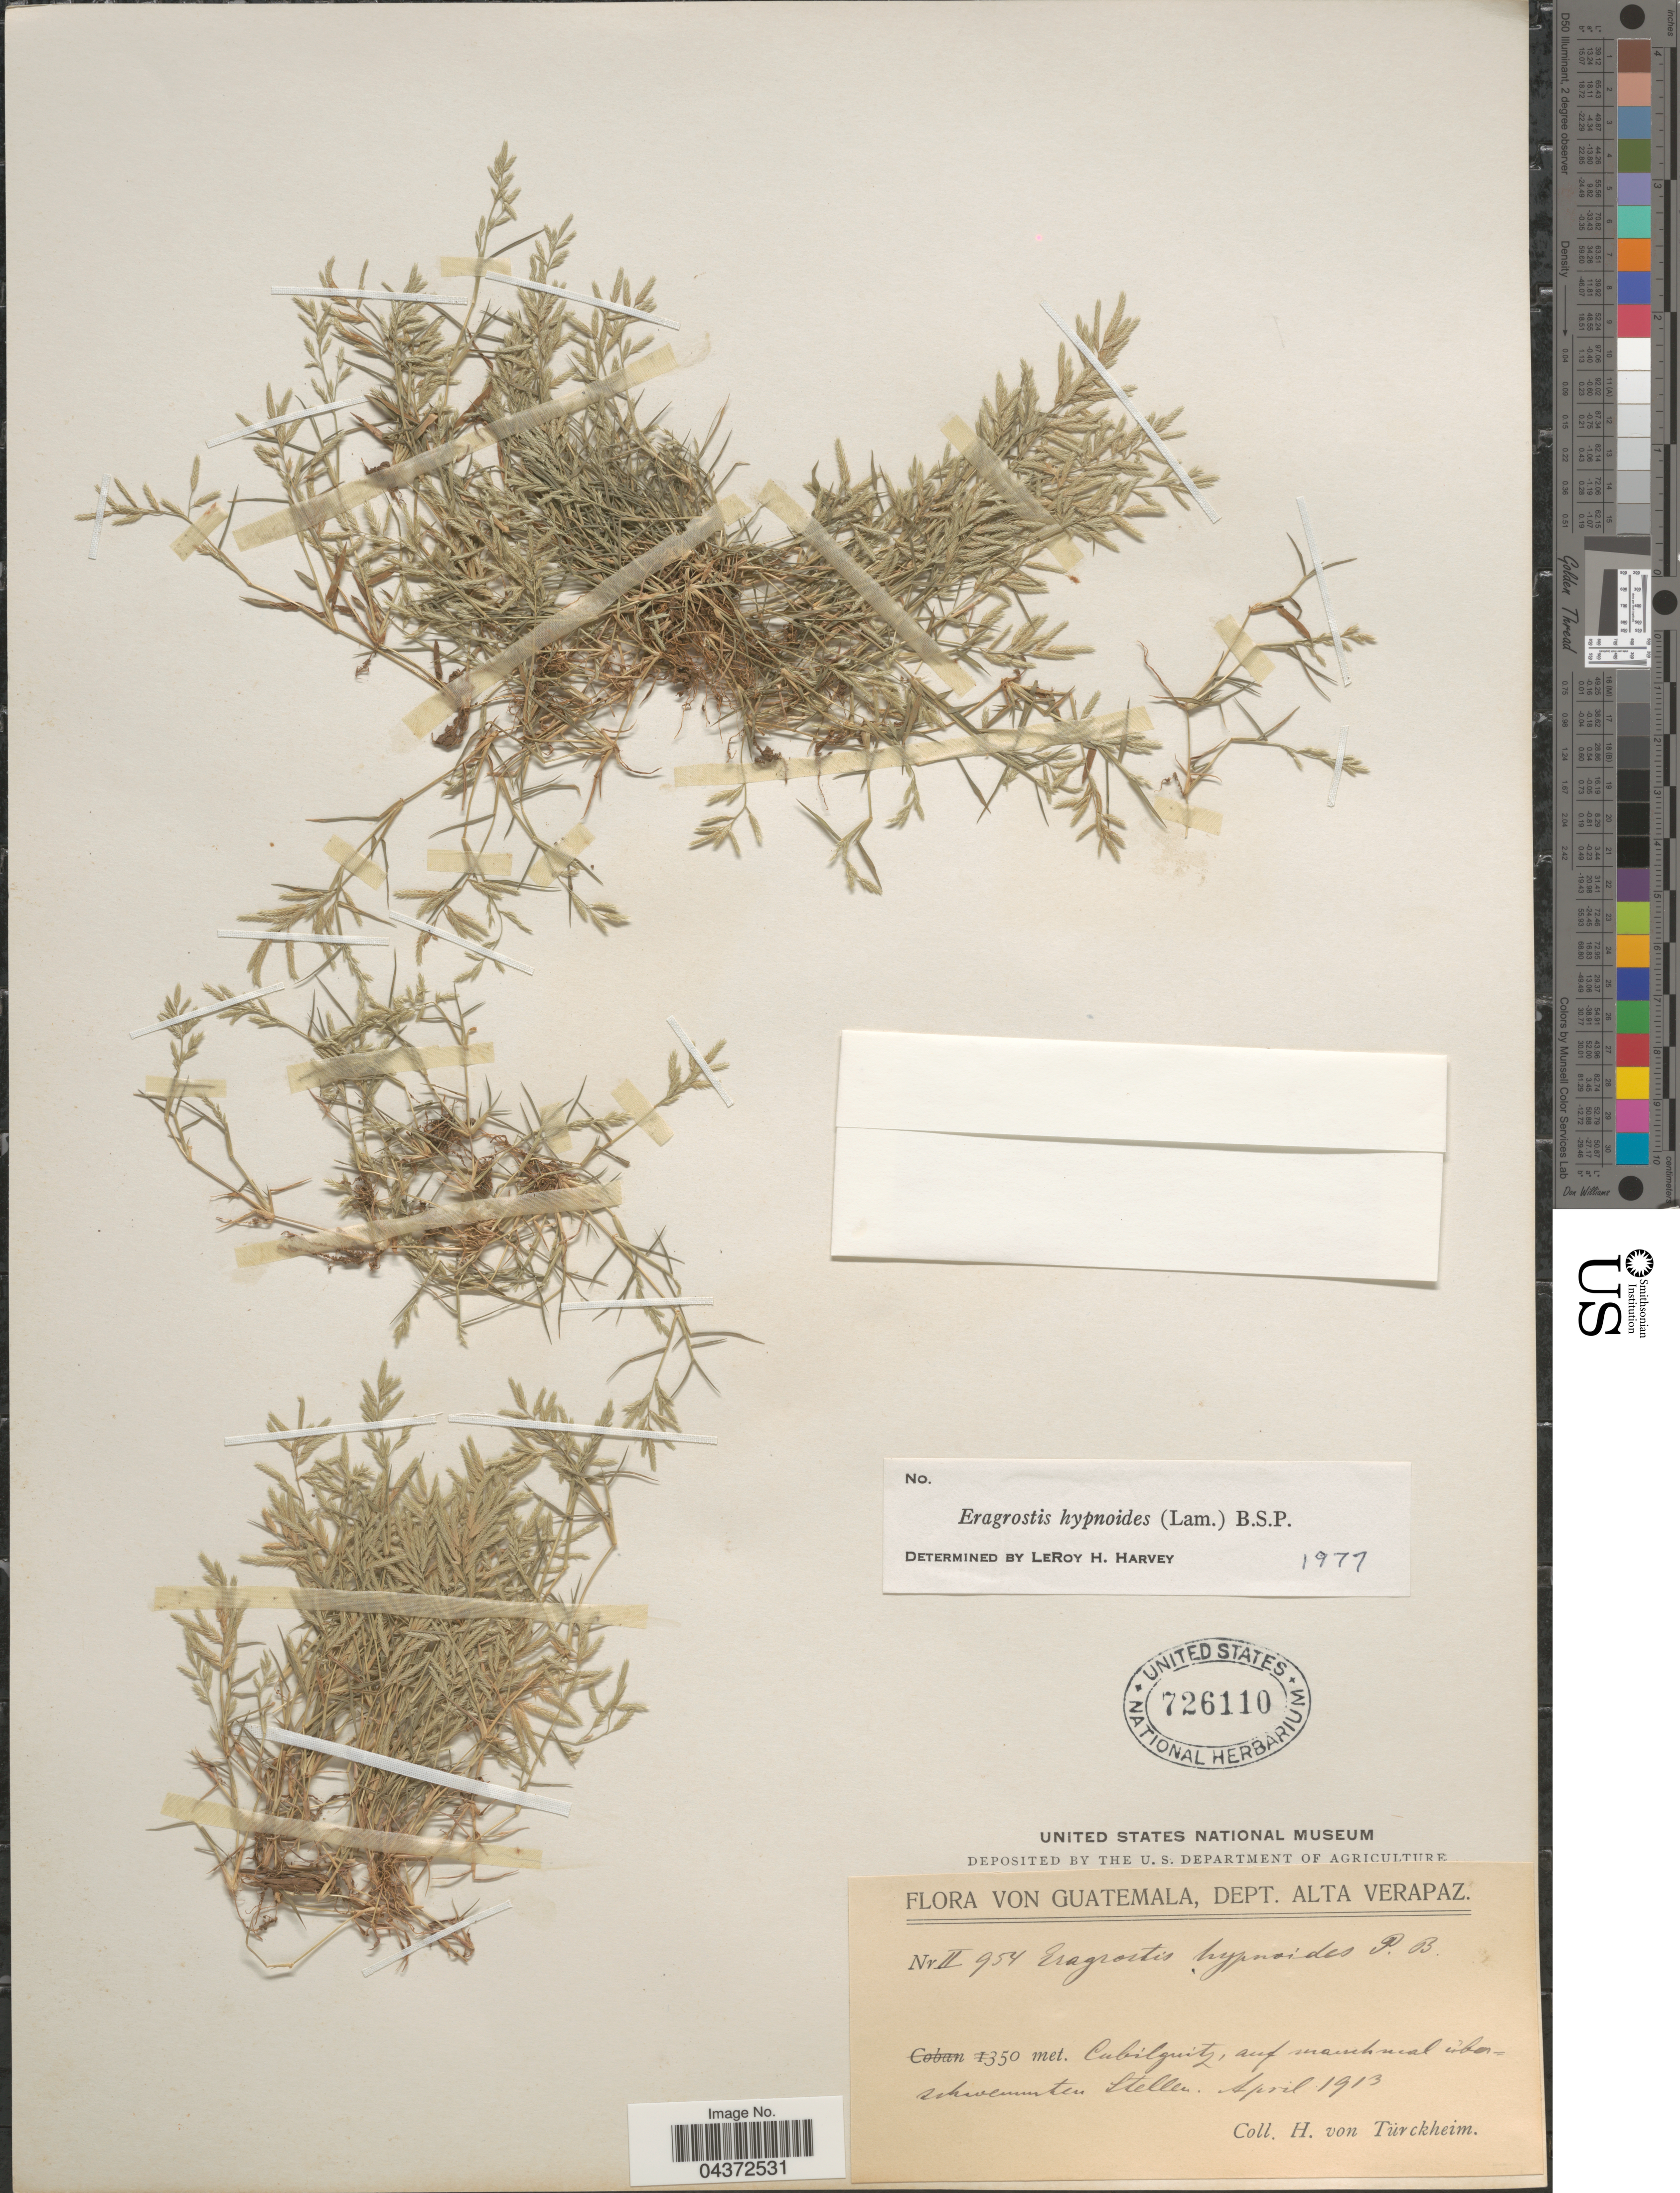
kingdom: Plantae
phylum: Tracheophyta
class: Liliopsida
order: Poales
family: Poaceae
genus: Eragrostis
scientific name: Eragrostis hypnoides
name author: (Lam.) Britton, Stearns & Poggenb.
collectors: H. von Türckheim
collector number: II954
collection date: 1913-04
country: Guatemala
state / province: Alta Verapaz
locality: Dept. Alta Verapaz. Cubilguitz, auf manchmal überschwemmten Stellen.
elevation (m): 350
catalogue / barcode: US 726110